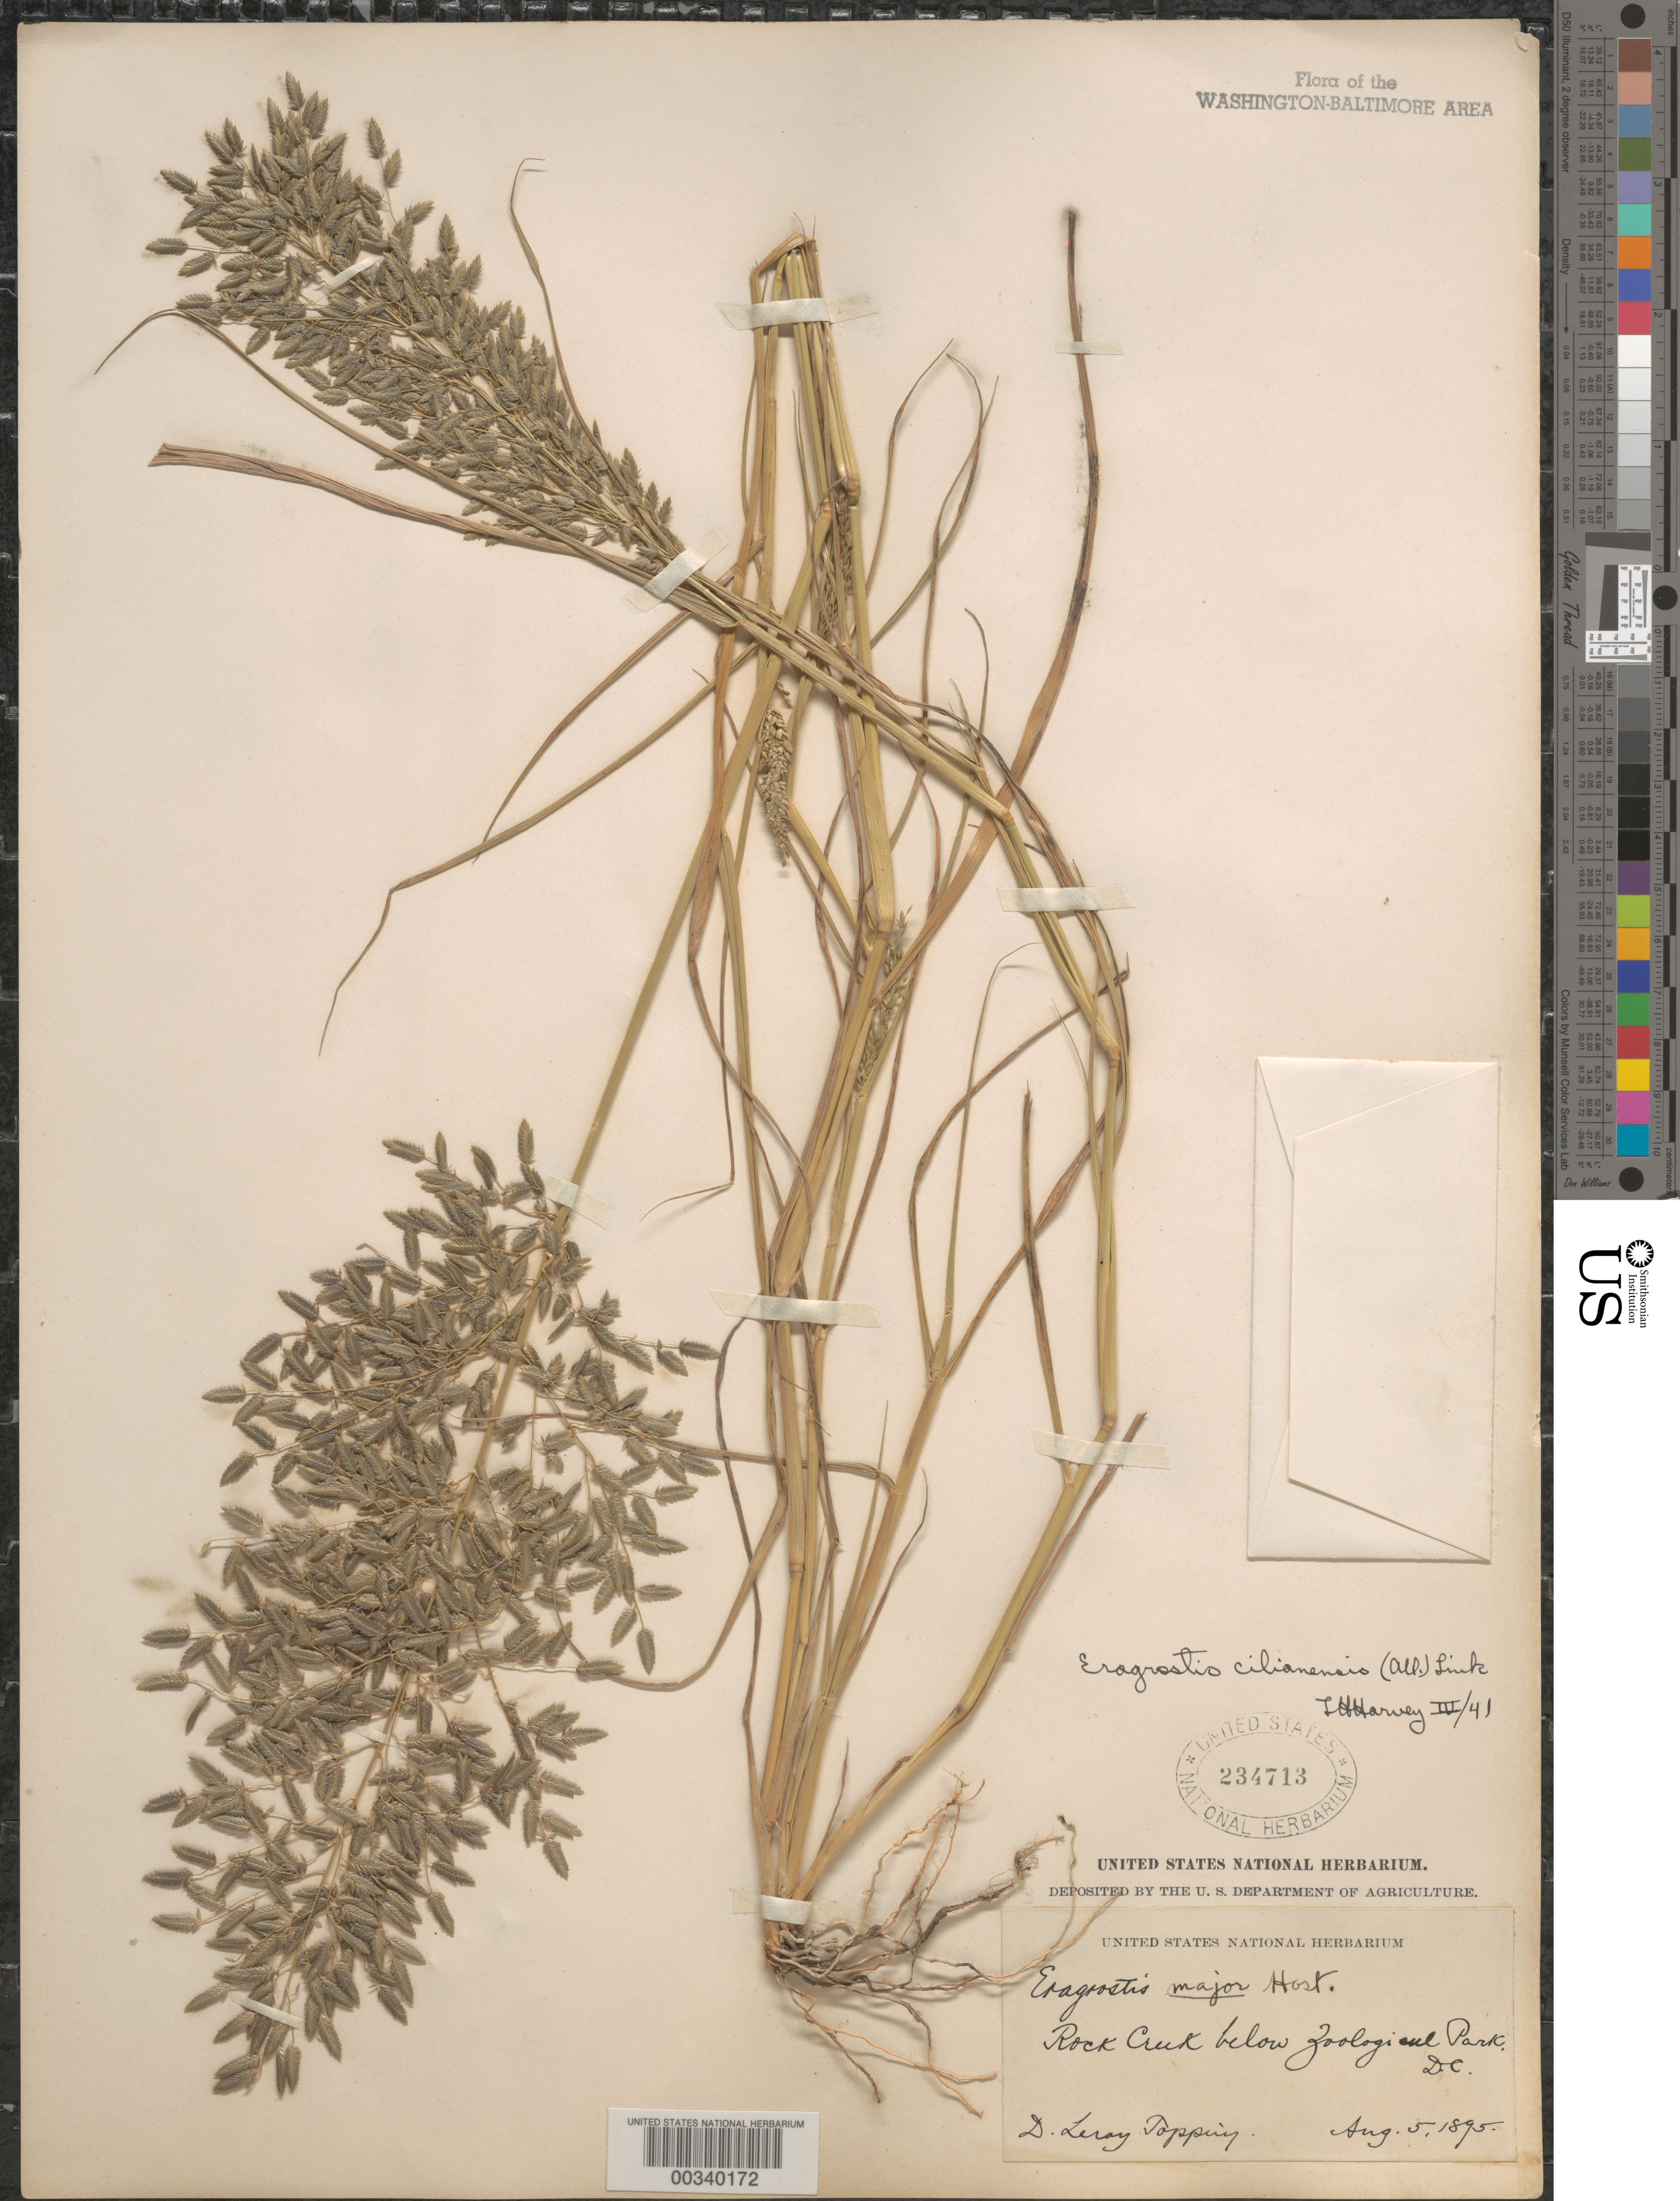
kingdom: Plantae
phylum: Tracheophyta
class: Liliopsida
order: Poales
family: Poaceae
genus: Eragrostis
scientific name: Eragrostis cilianensis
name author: (Bellardi) Vignolo ex Janch.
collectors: D. L. Topping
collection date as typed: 05 Aug 1895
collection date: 1895-08-05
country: United States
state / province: District of Columbia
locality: Rock Creek below Zoological Park Rock Creek Park and Vicinity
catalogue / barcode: US 234713